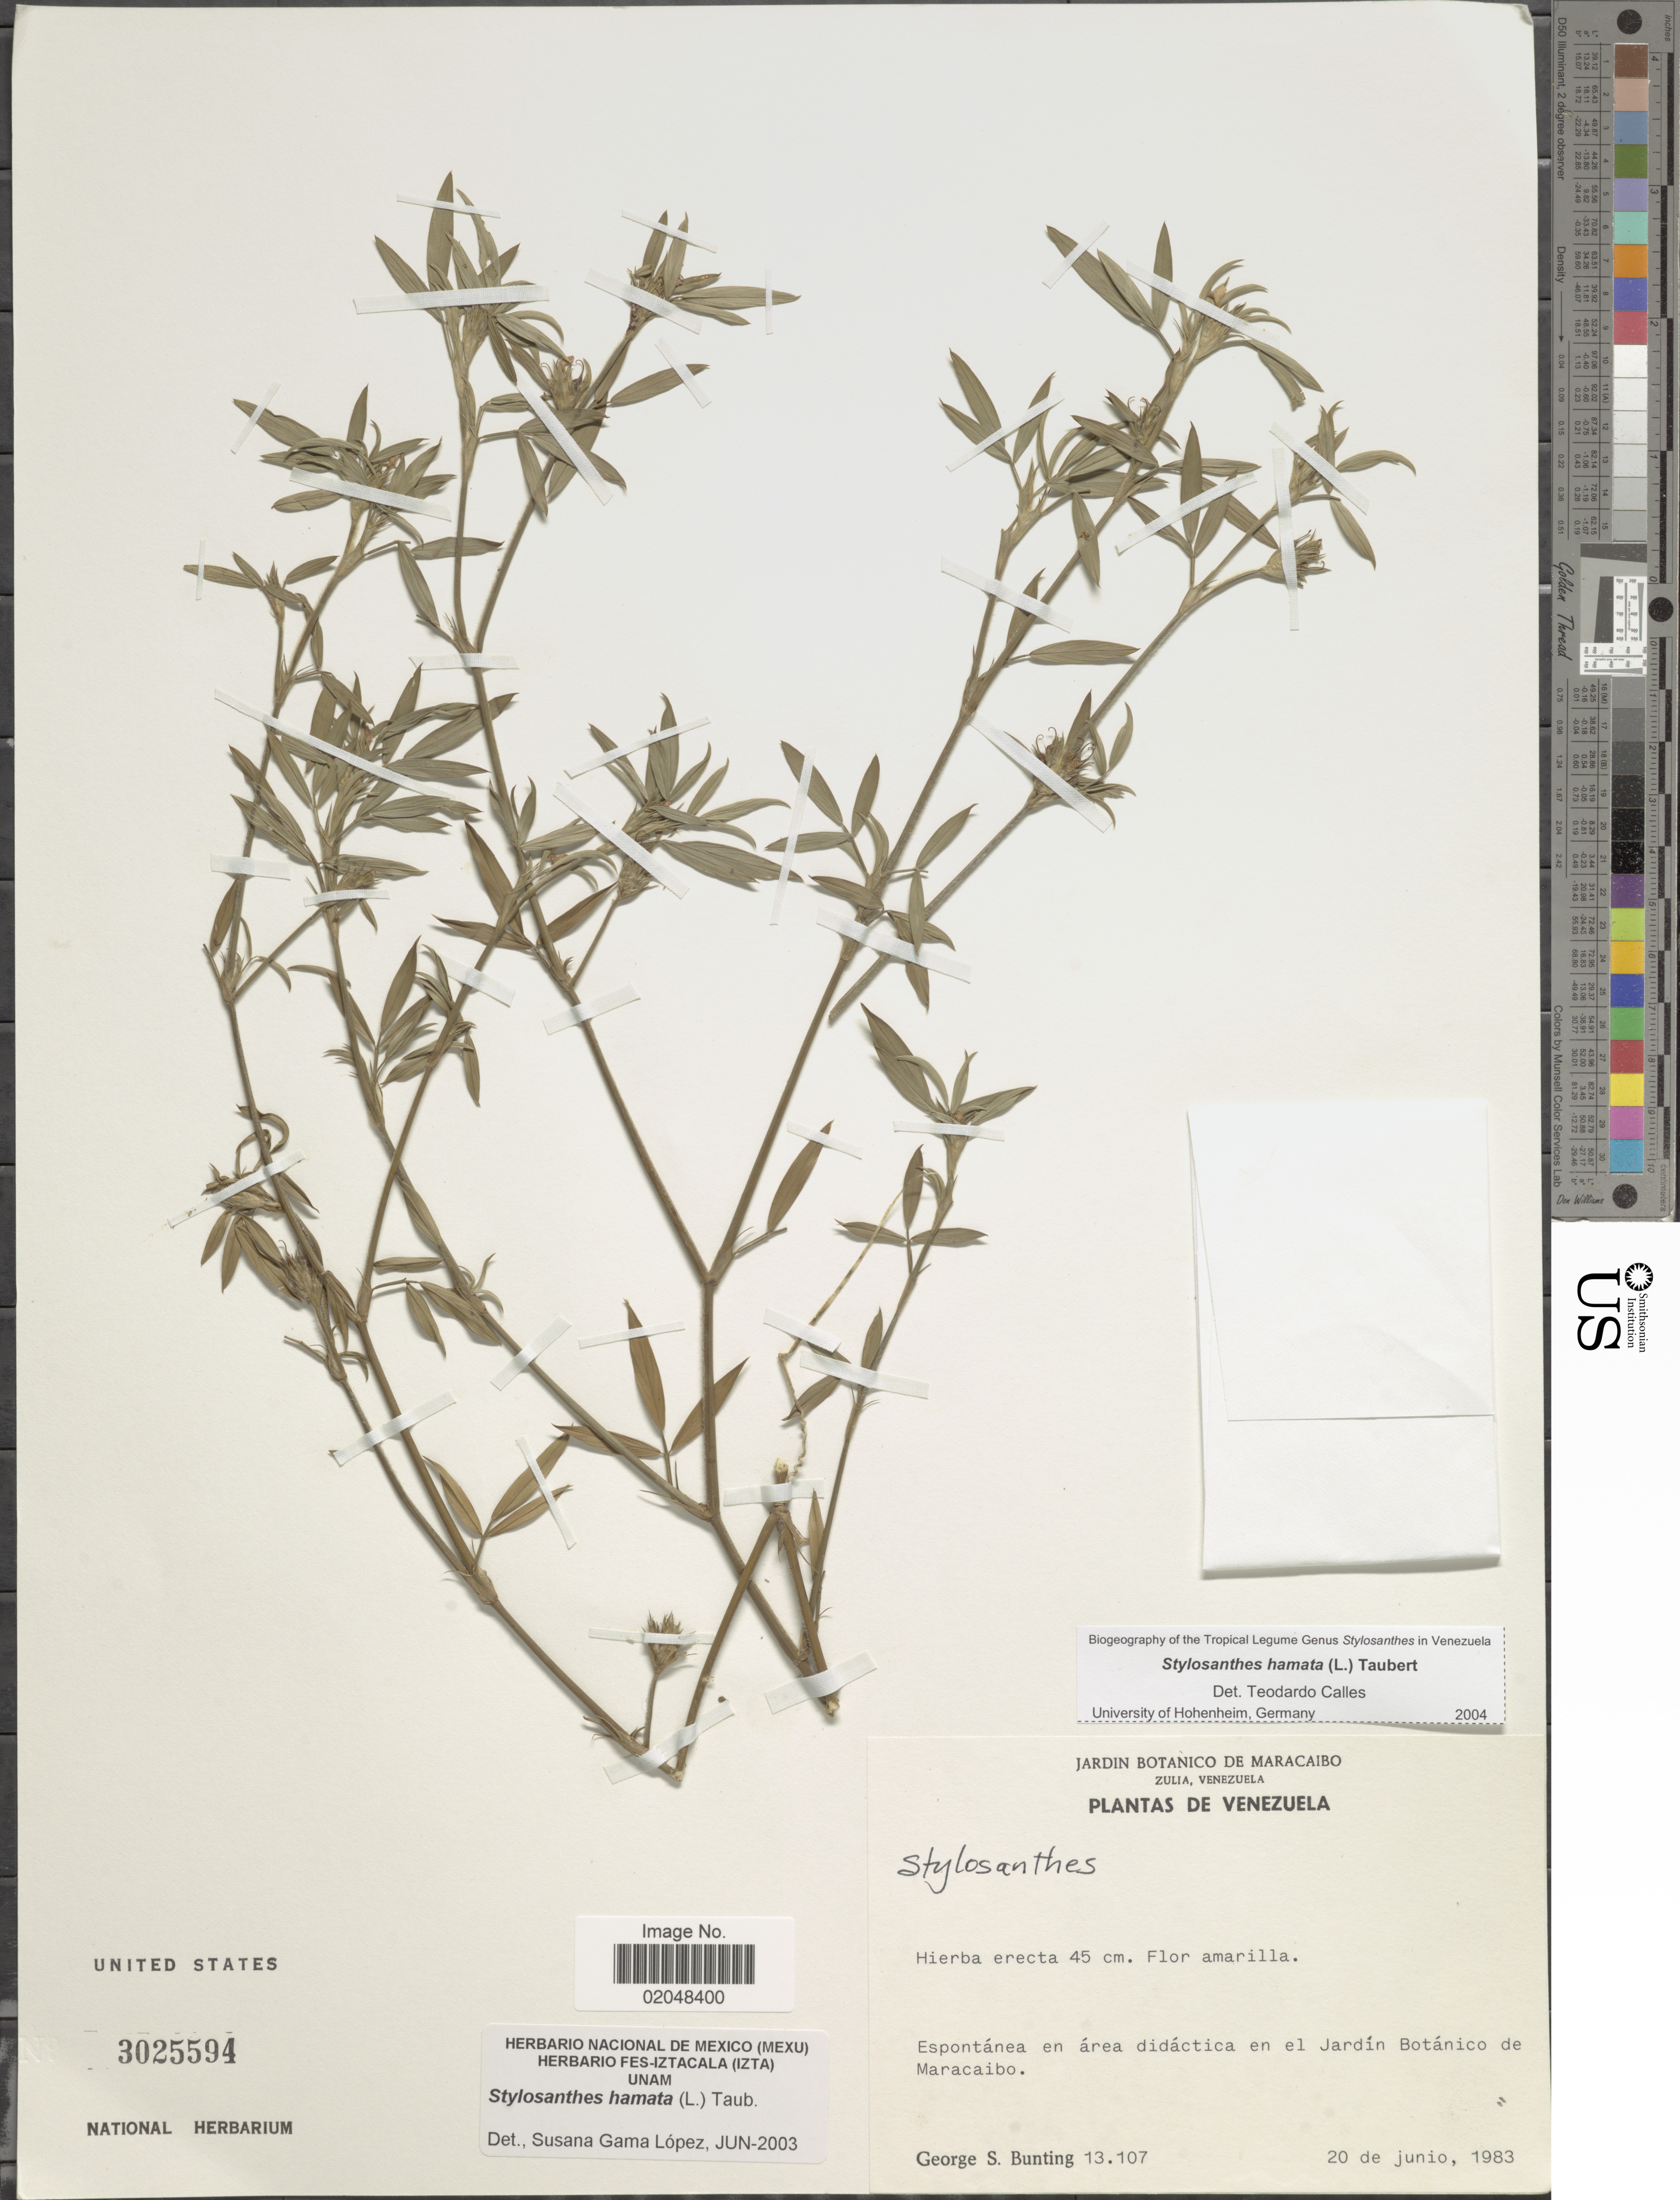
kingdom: Plantae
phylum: Tracheophyta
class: Magnoliopsida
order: Fabales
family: Fabaceae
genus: Stylosanthes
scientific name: Stylosanthes hamata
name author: (L.) Taub.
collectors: G. S. Bunting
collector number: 13/107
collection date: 1983-06-20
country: Venezuela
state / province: Zulia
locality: Espontanea en area didiactica en el Jardin Botanico de Maracaibo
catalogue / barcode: US 3025594